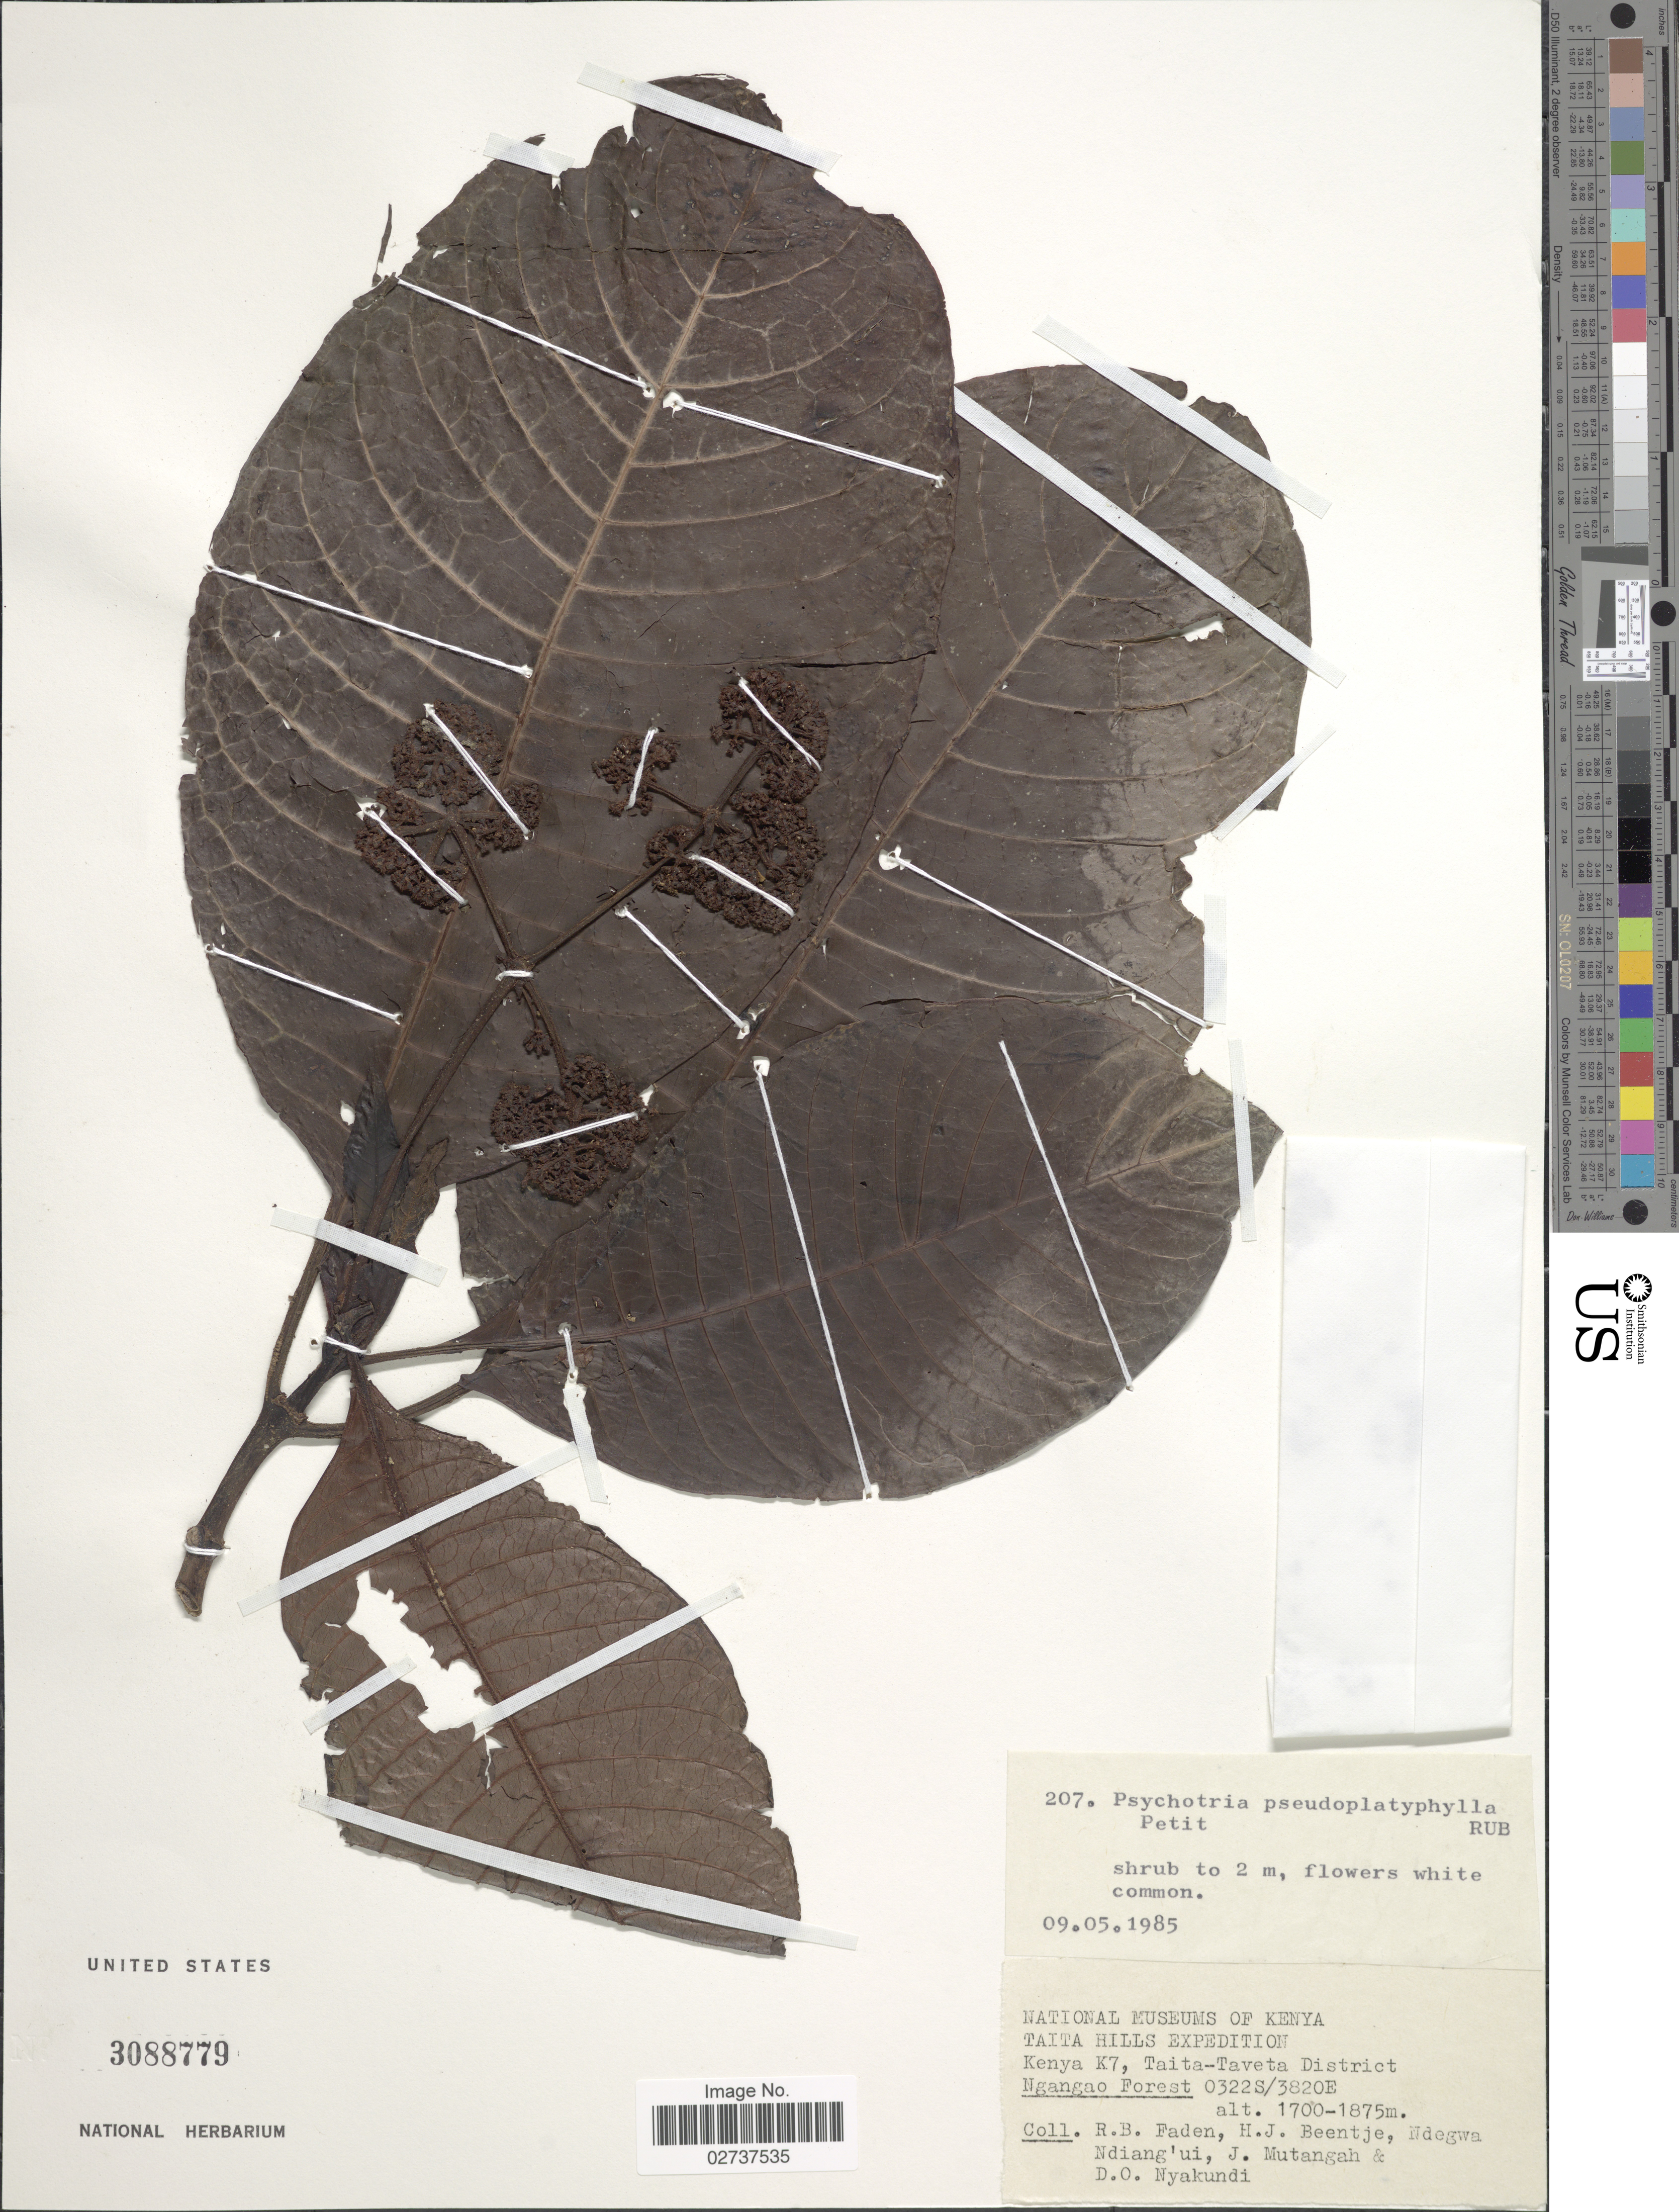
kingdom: Plantae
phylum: Tracheophyta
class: Magnoliopsida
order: Gentianales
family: Rubiaceae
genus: Psychotria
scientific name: Psychotria pseudoplatyphylla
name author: E.M.A. Petit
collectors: R. B. Faden, H. J. Beentje, Ndegwa Ndiang'ui, J. Mutangah & D. Nyakundi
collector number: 207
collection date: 1985-05-09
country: Kenya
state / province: Taita Taveta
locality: Taita Hills, Kenya K7, Ngangao Forest.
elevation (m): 1700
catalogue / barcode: US 3088779